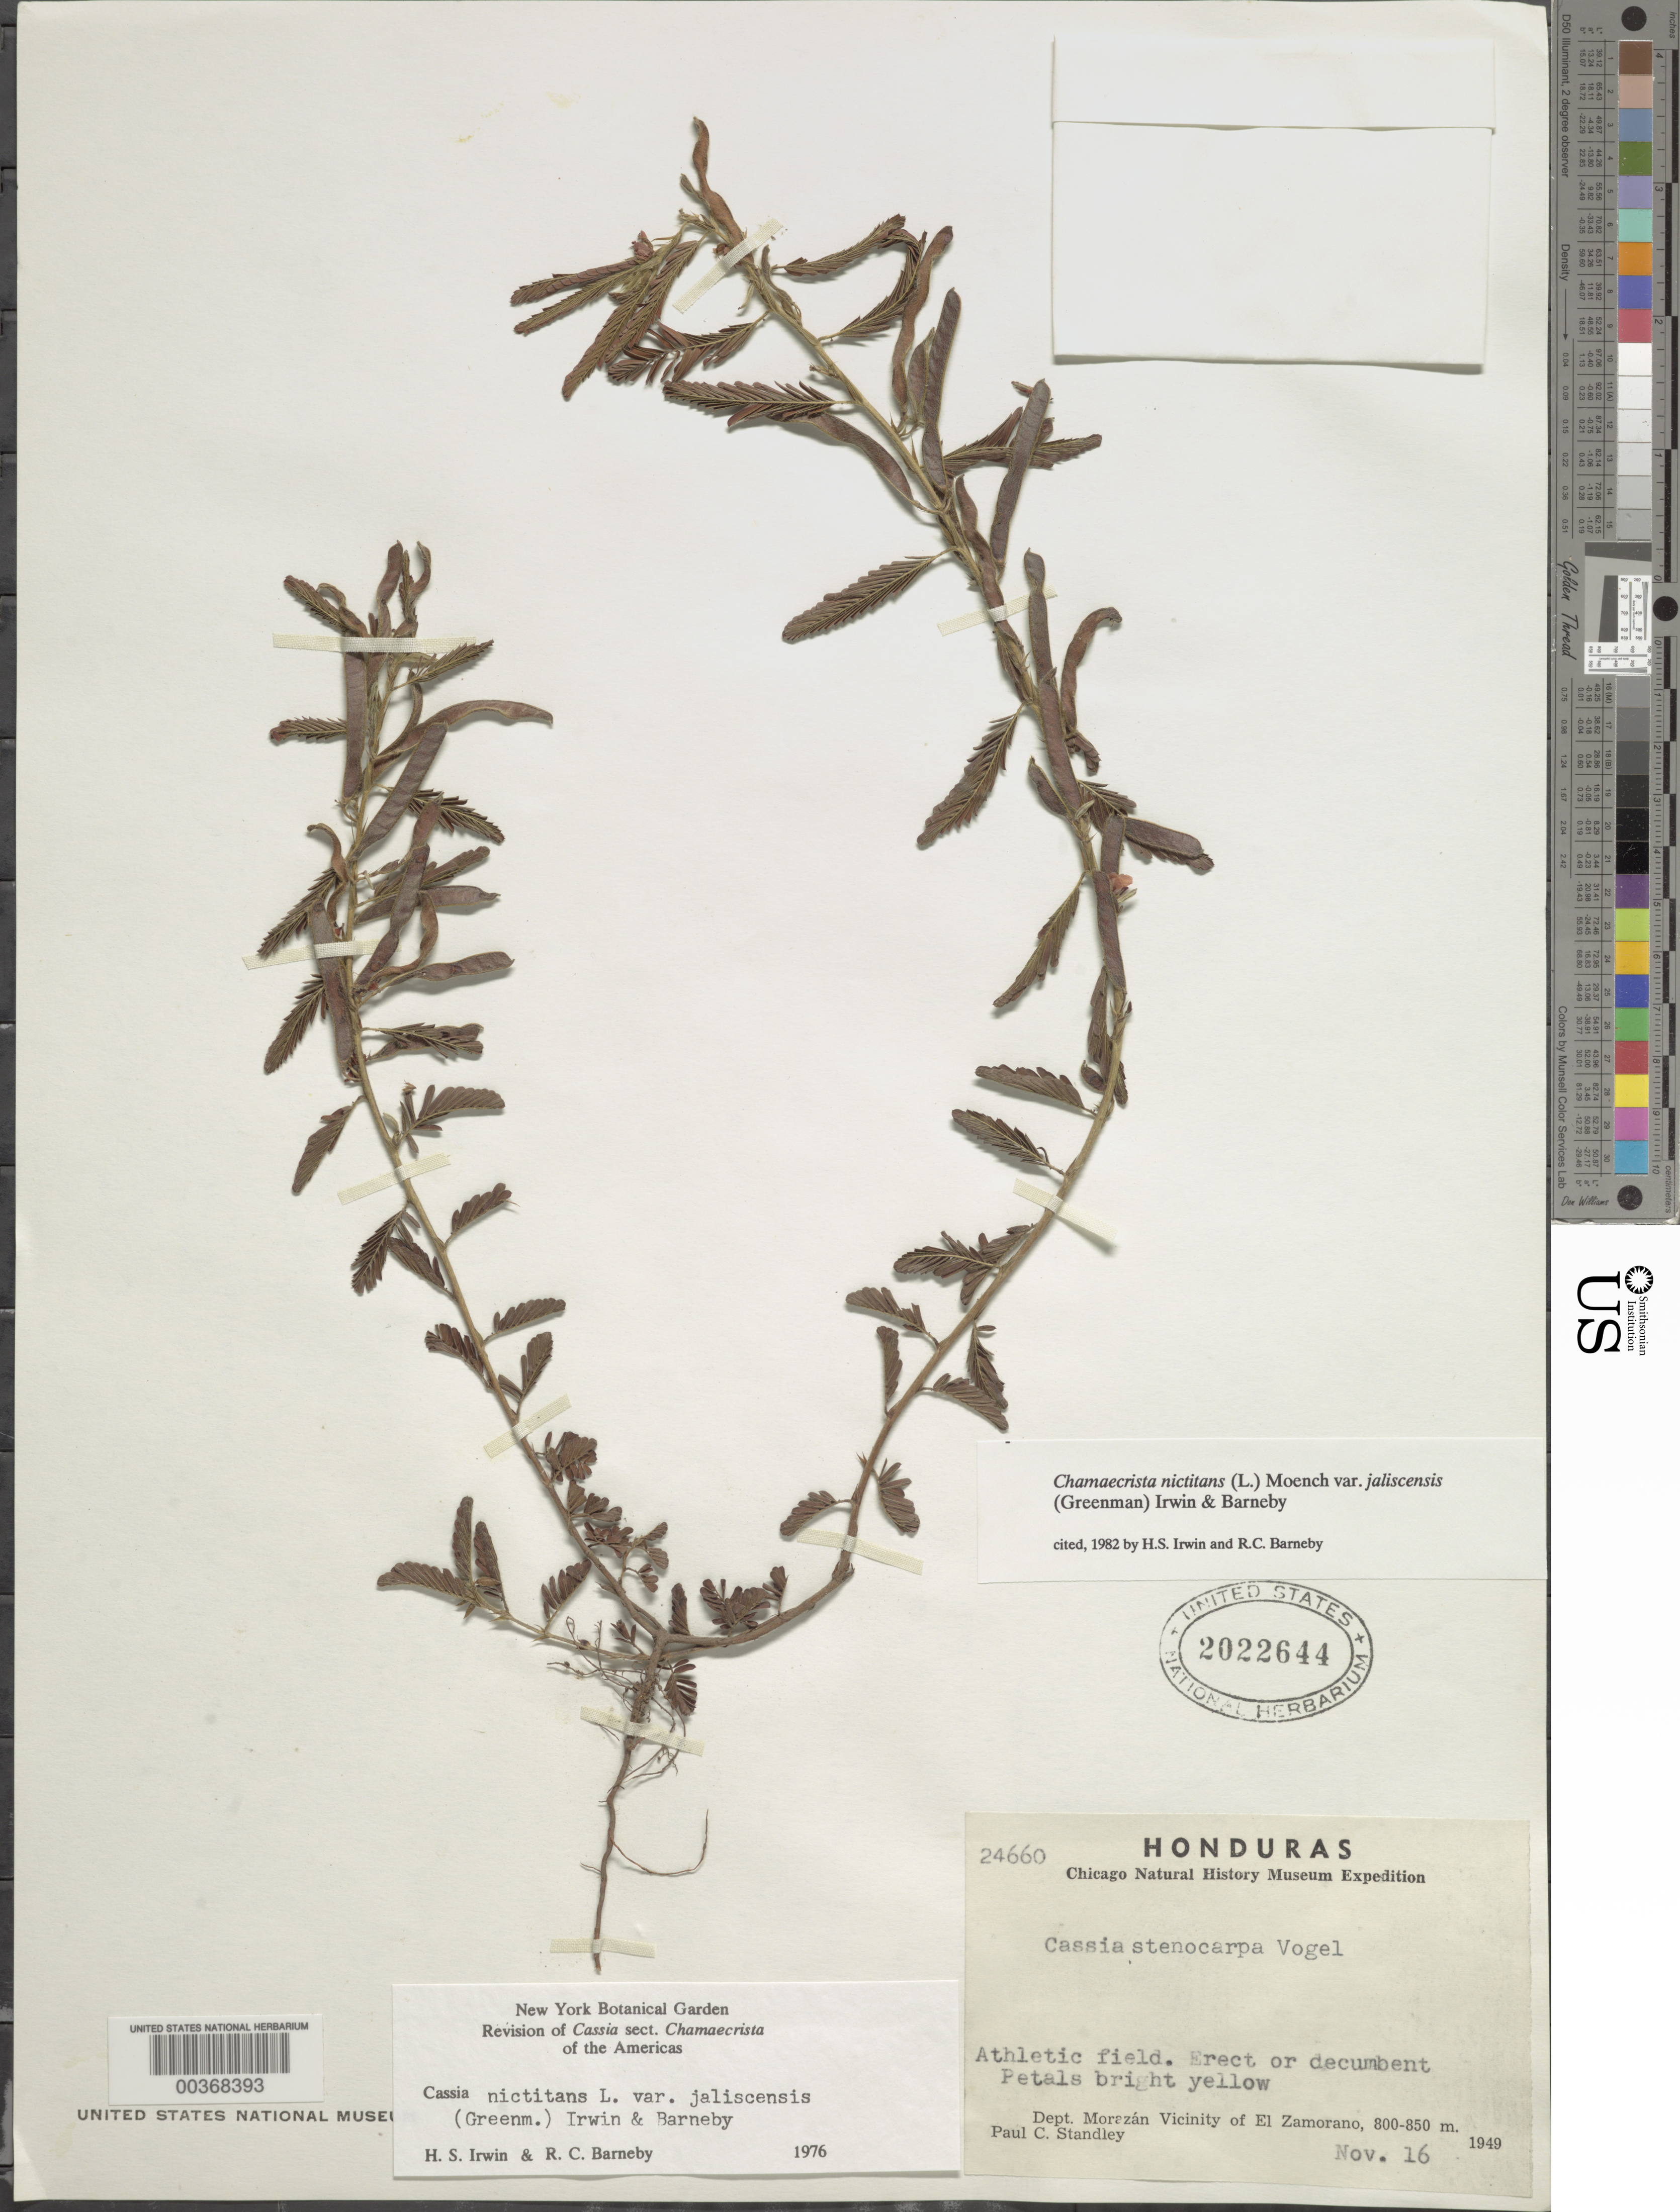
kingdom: Plantae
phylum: Tracheophyta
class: Magnoliopsida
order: Fabales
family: Fabaceae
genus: Chamaecrista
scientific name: Chamaecrista nictitans var. jaliscensis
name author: (Greenm.) H.S. Irwin & Barneby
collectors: P. C. Standley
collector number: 24660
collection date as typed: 16 Nov 1949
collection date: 1949-11-16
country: Honduras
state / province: Fco. Morazán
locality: Vicinity of El Zamorano; athletic field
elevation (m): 800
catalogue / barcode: US 2022644